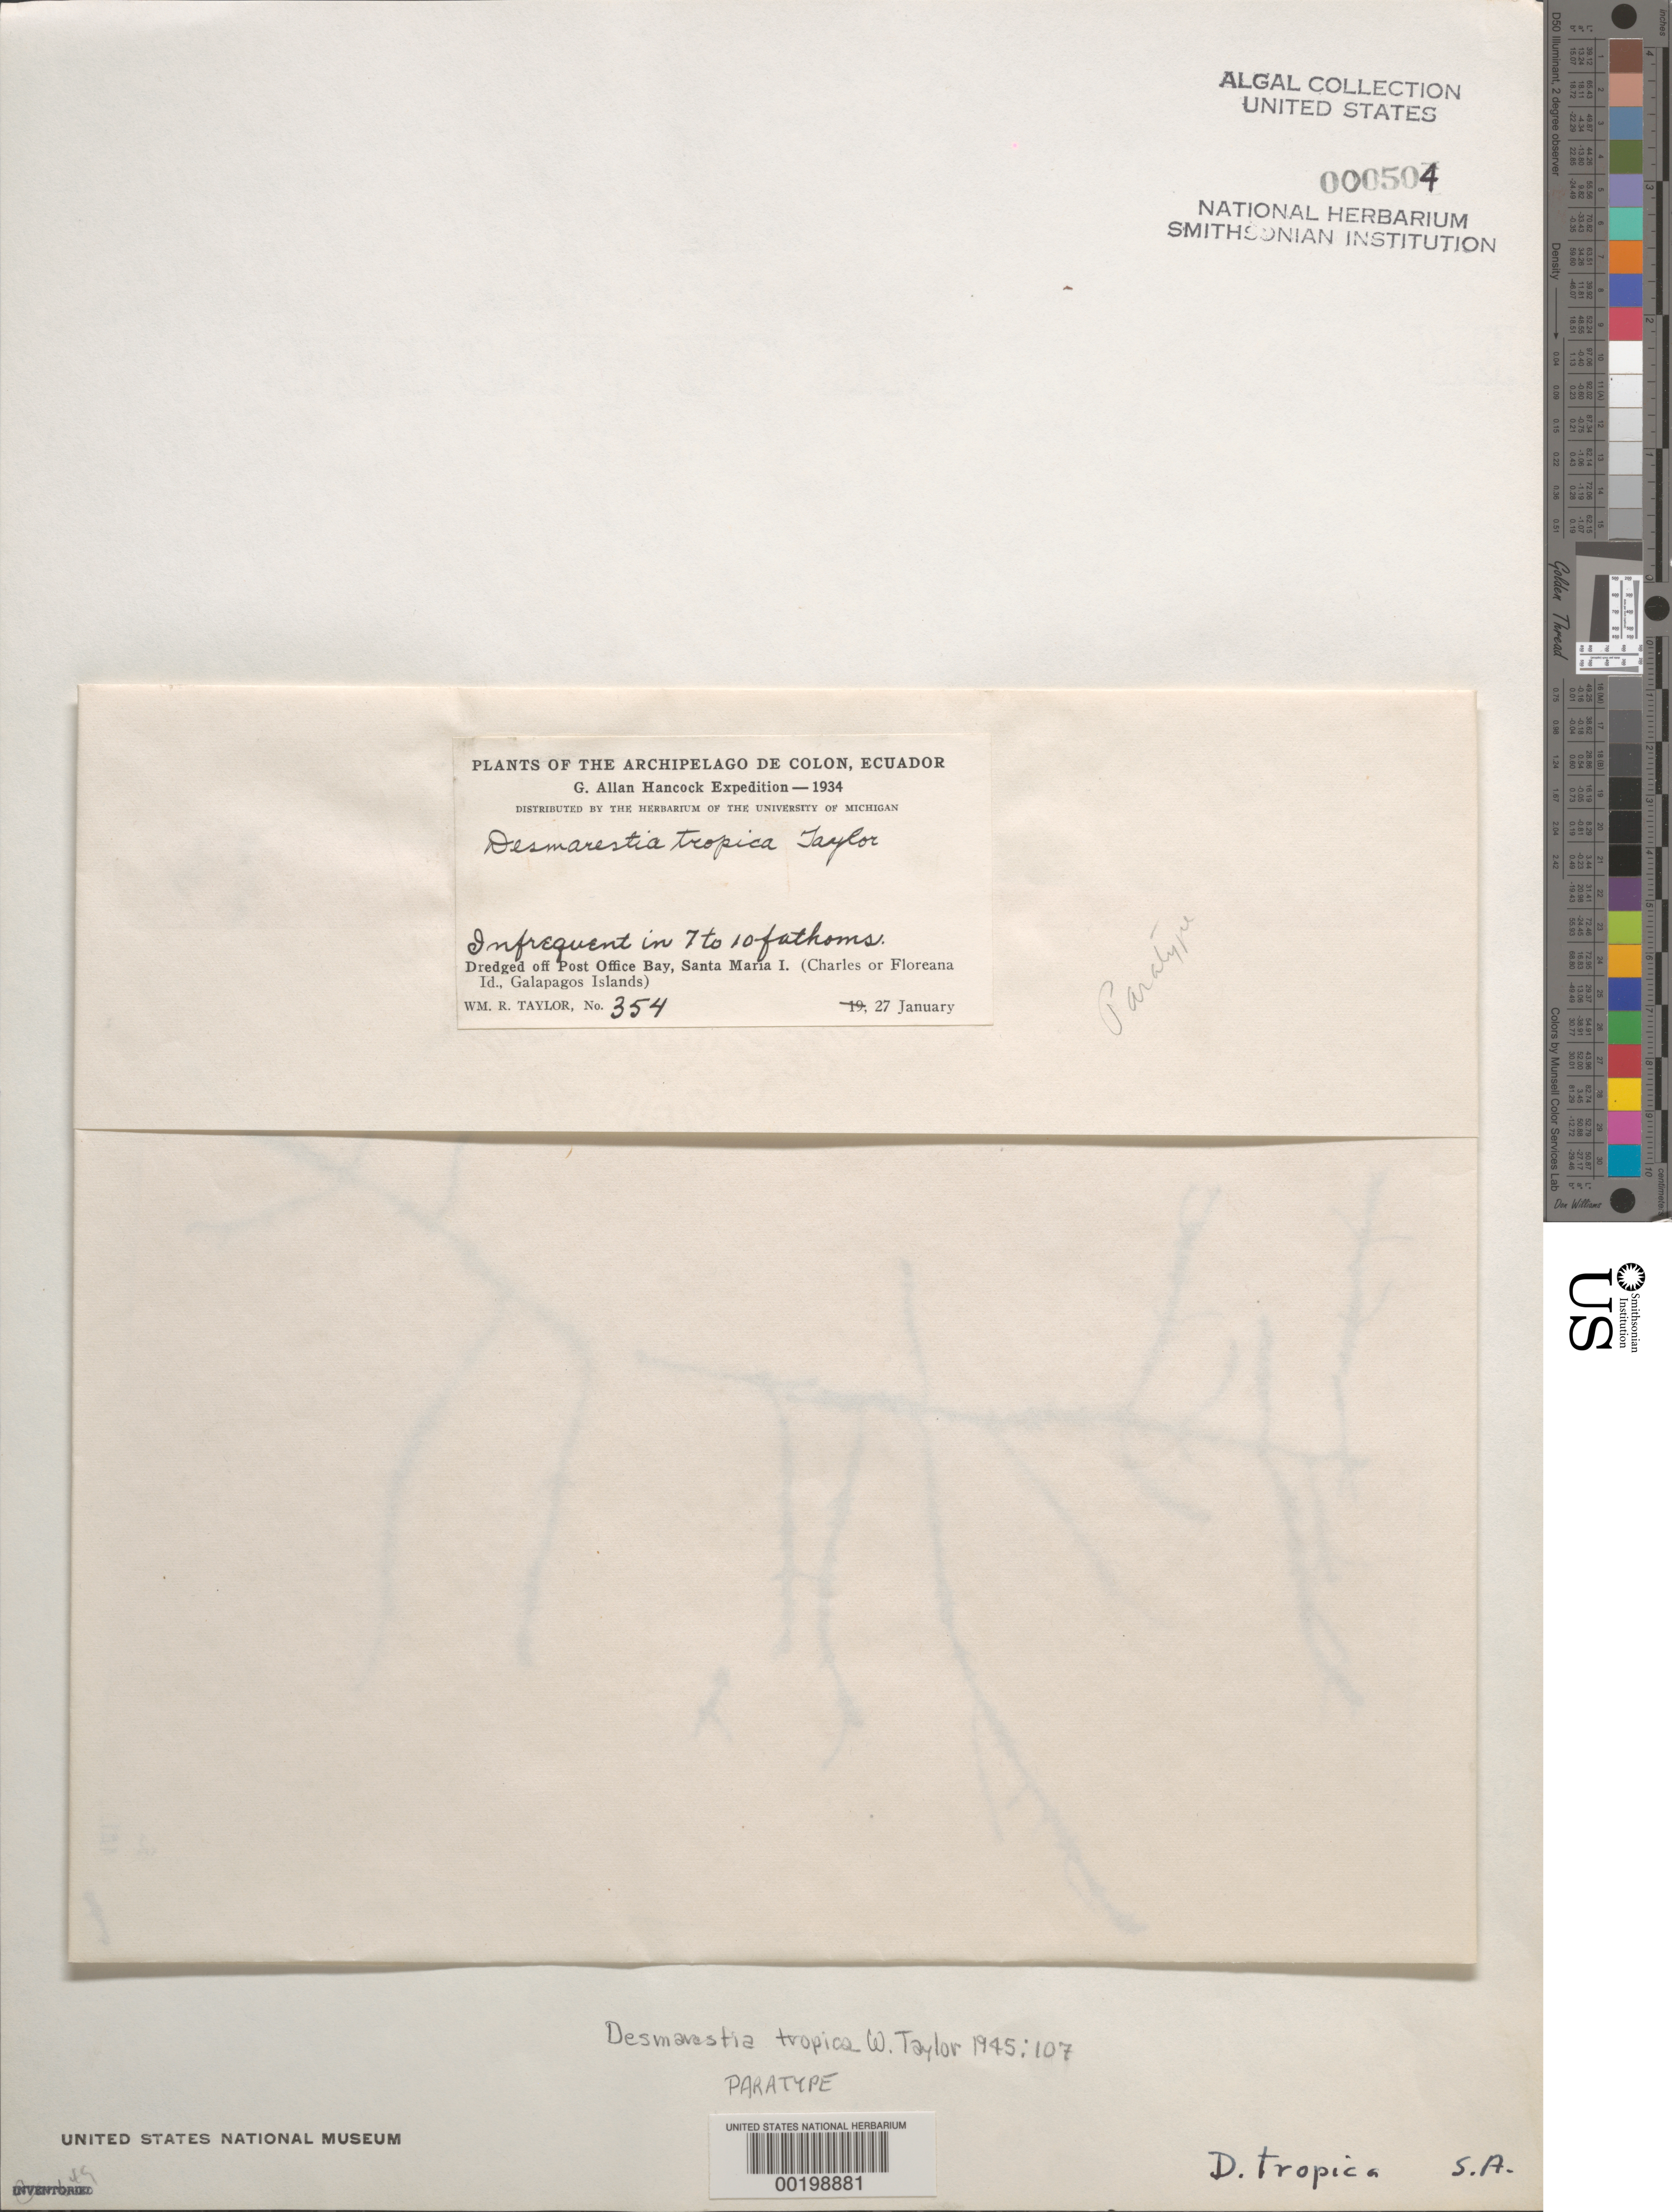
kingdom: Chromista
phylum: Ochrophyta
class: Phaeophyceae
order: Desmarestiales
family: Desmarestiaceae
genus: Desmarestia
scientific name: Desmarestia tropica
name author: W.R. Taylor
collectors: W. R. Taylor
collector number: WRT 34-354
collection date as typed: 27 Jan 1934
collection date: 1934-01-27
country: Ecuador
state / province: Colón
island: Floreana [Charles, Santa Maria]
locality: Off Post Office Bay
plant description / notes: G. Allan Hancock Expedition, 1934; paratype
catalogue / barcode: US 504